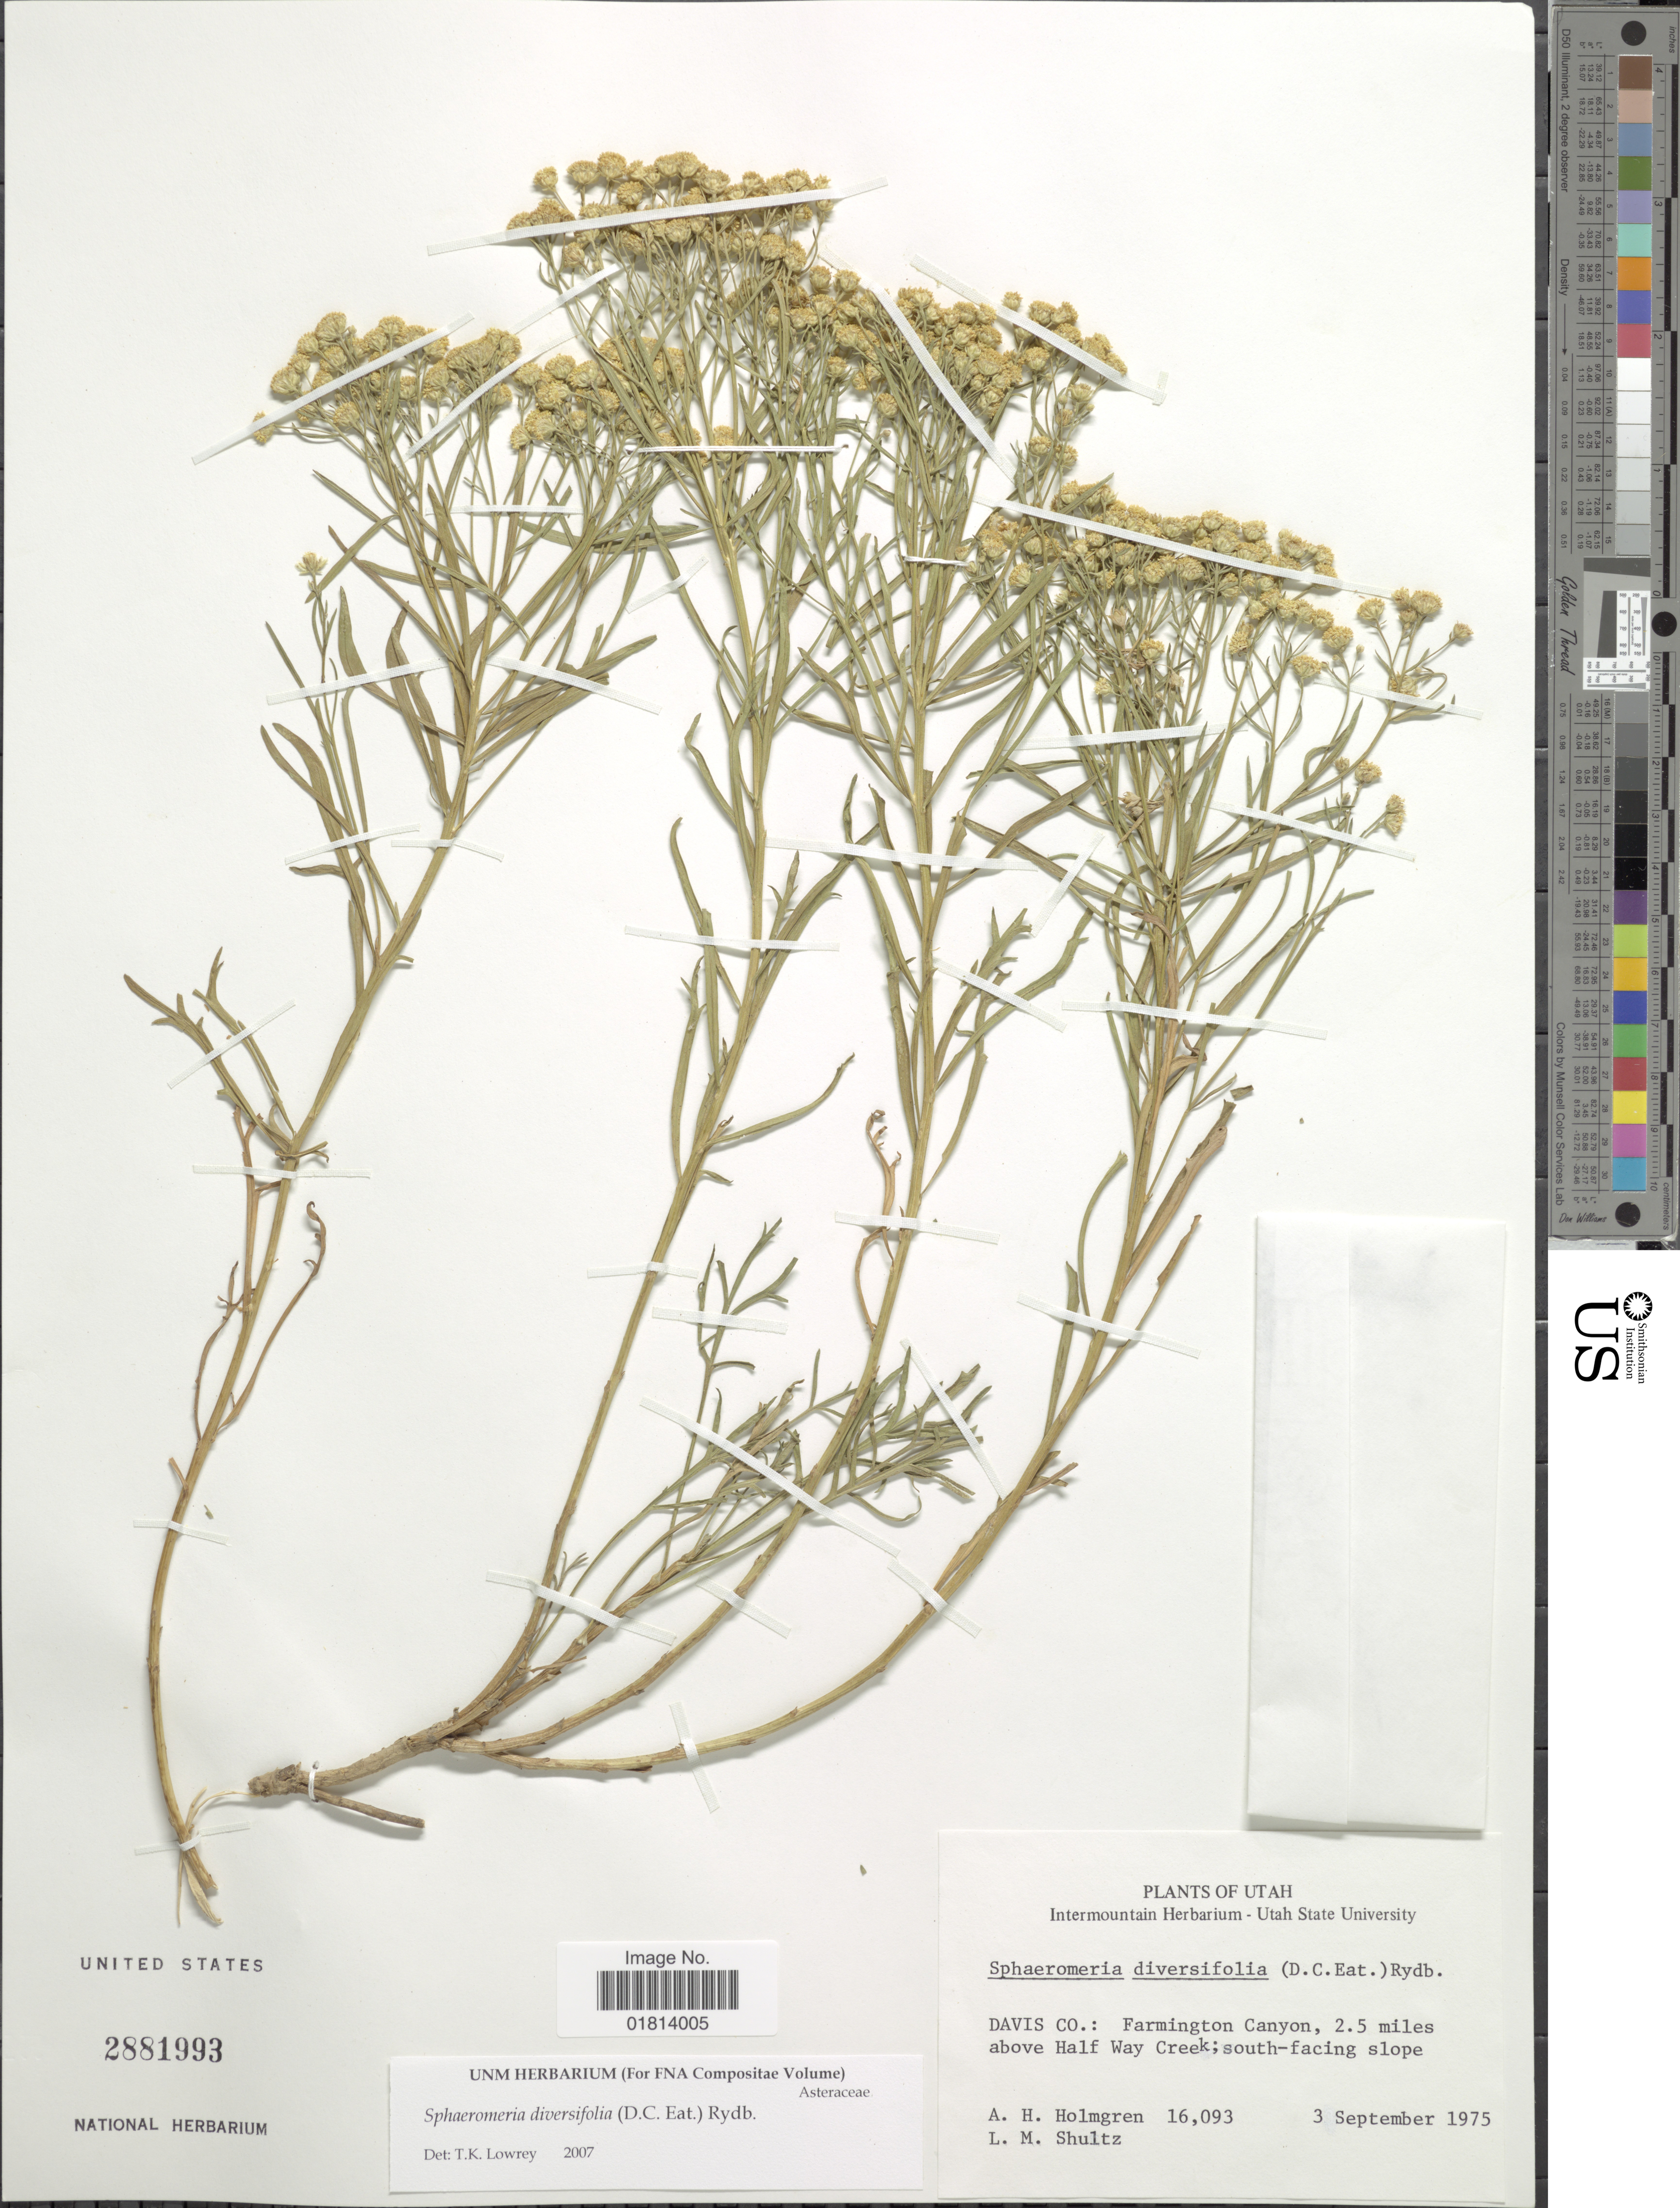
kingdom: Plantae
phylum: Tracheophyta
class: Magnoliopsida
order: Asterales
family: Asteraceae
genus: Sphaeromeria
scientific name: Sphaeromeria diversifolia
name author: (D.C. Eaton) Rydb.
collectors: A. H. Holmgren & L. Shultz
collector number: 16093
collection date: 1975-09-03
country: United States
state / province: Utah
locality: Davis Co.: Farmington Canyon, 2.5 miles above Half Way Creek; south-facing slope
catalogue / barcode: US 2881993